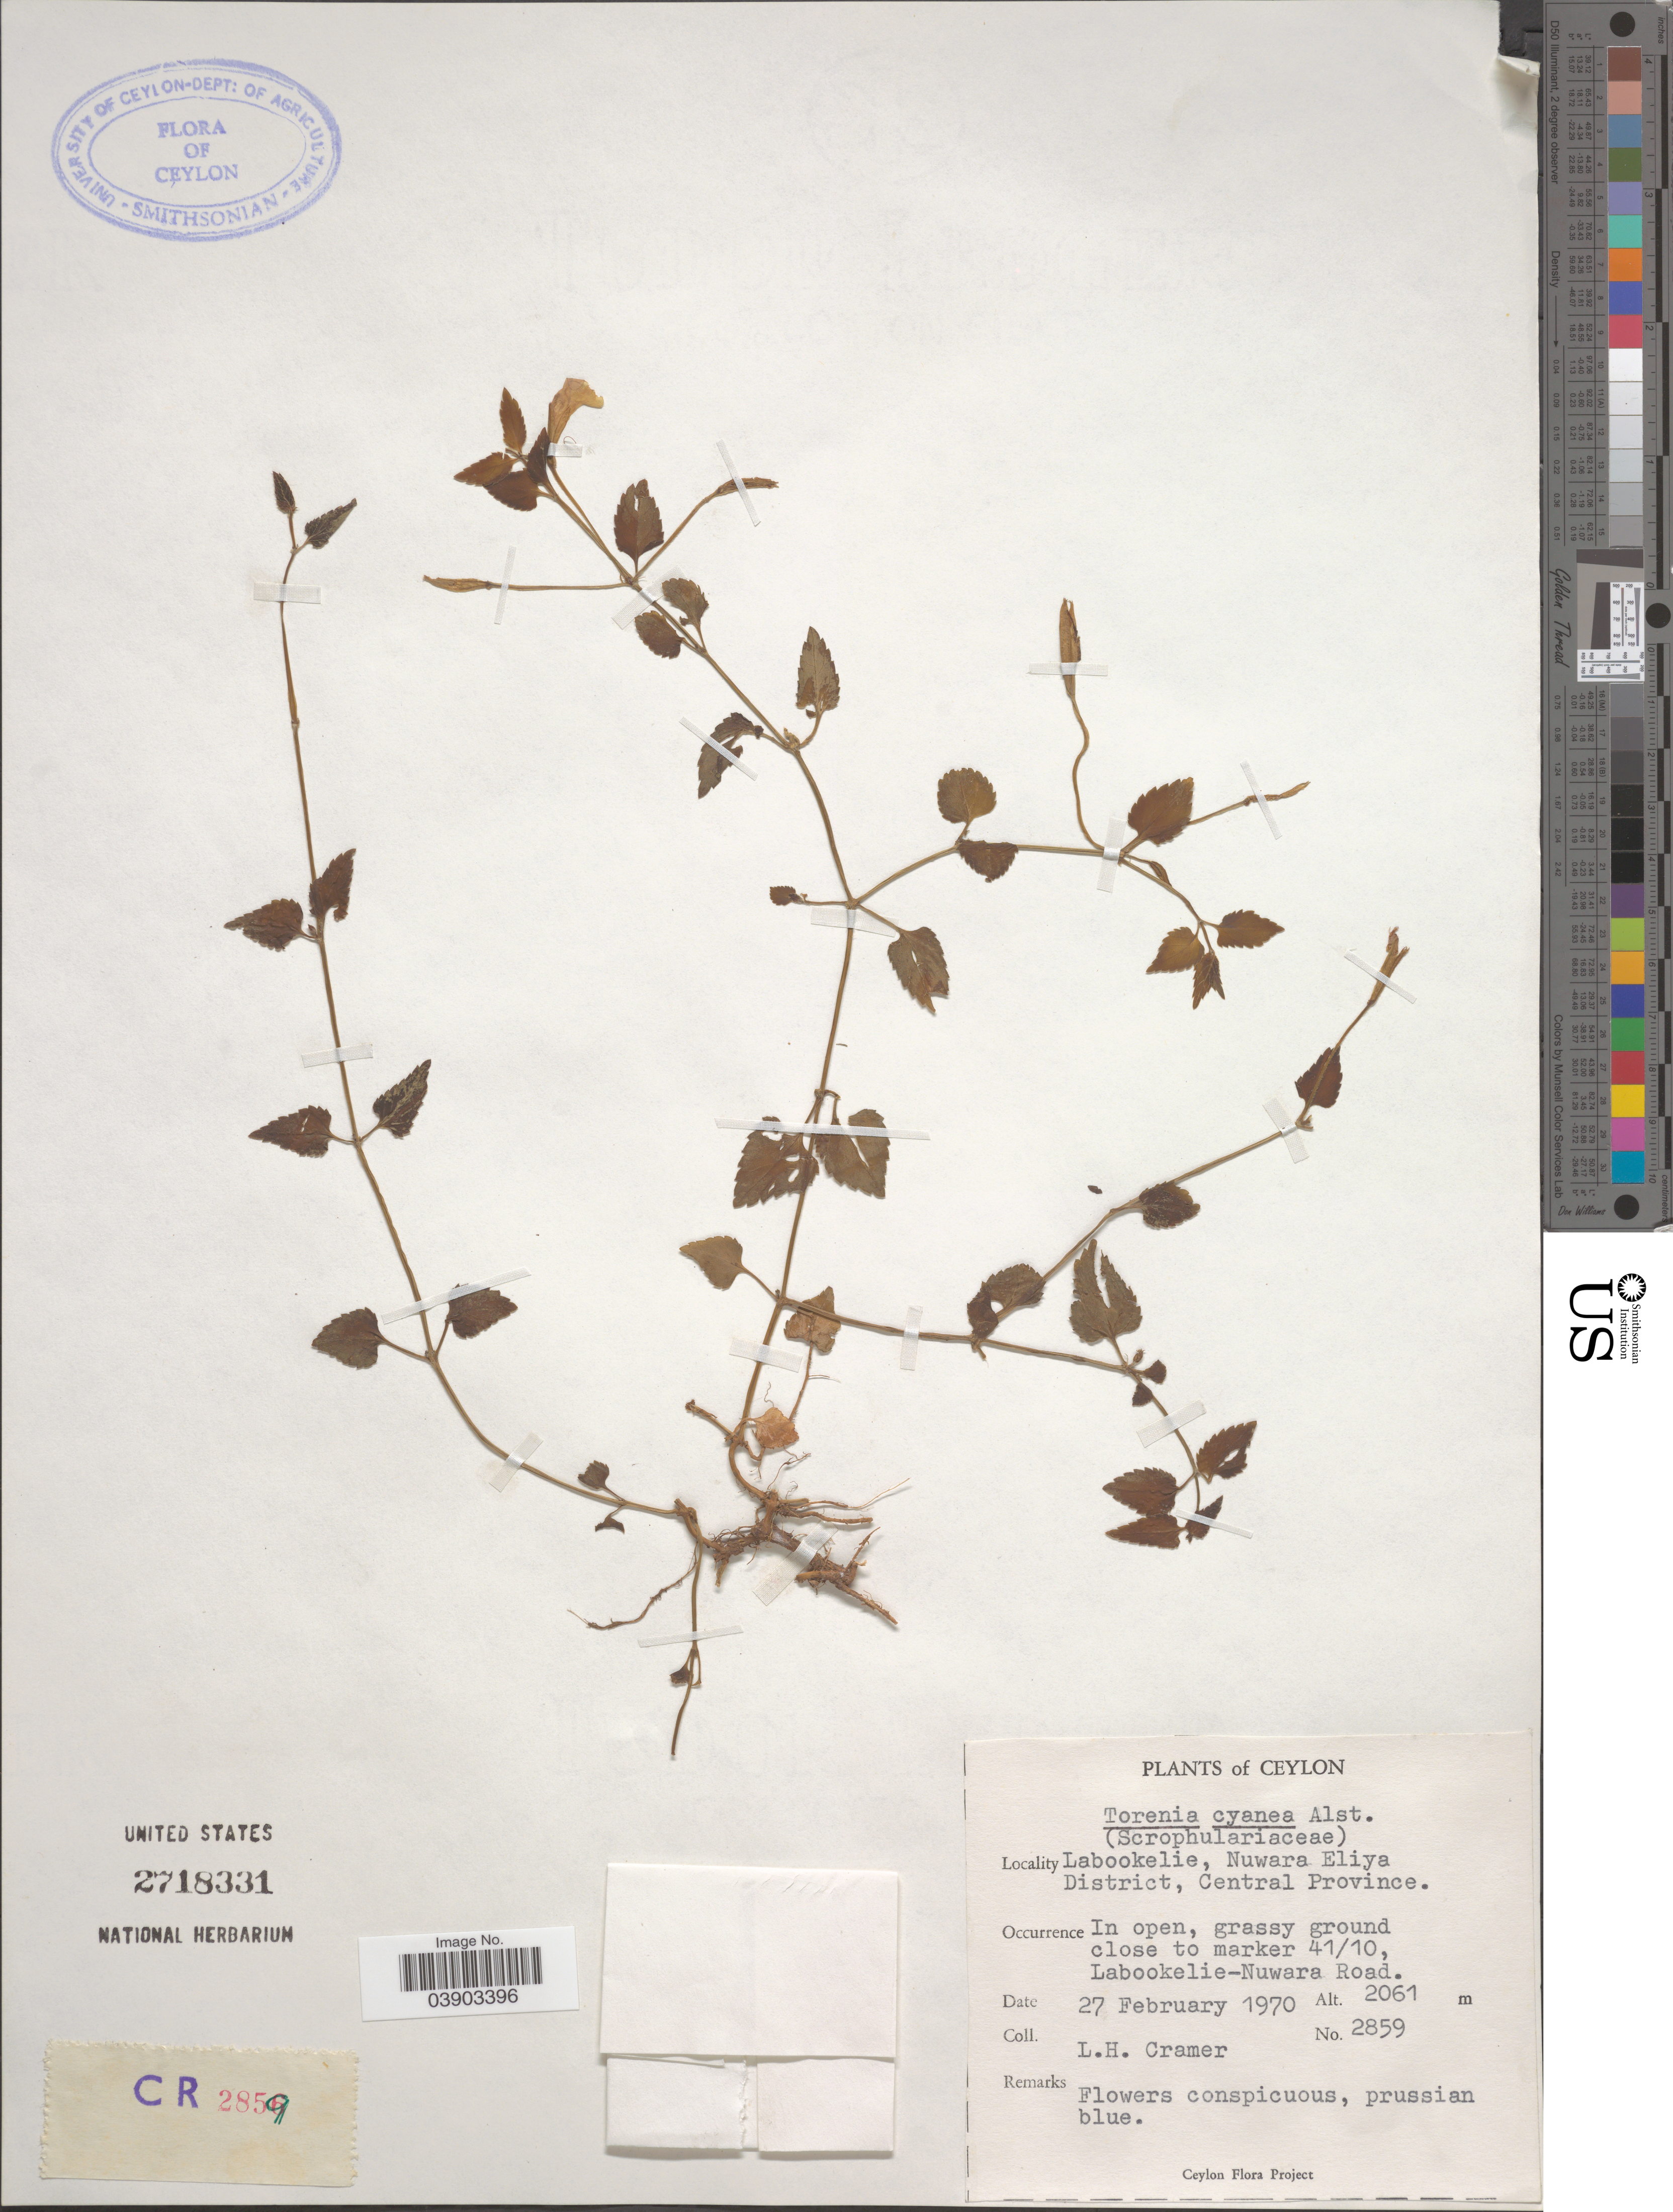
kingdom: Plantae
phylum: Tracheophyta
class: Magnoliopsida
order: Lamiales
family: Linderniaceae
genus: Torenia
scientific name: Torenia cyanea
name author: Alston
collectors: L. H. Cramer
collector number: CR2859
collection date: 1970-02-27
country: Sri Lanka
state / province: Central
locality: Ceylon. Labookelie, Nuwara Eliya District. In open, grassy ground close to marker 41/10, Labookelie-Nuwara Road.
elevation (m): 2061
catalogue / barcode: US 2718331